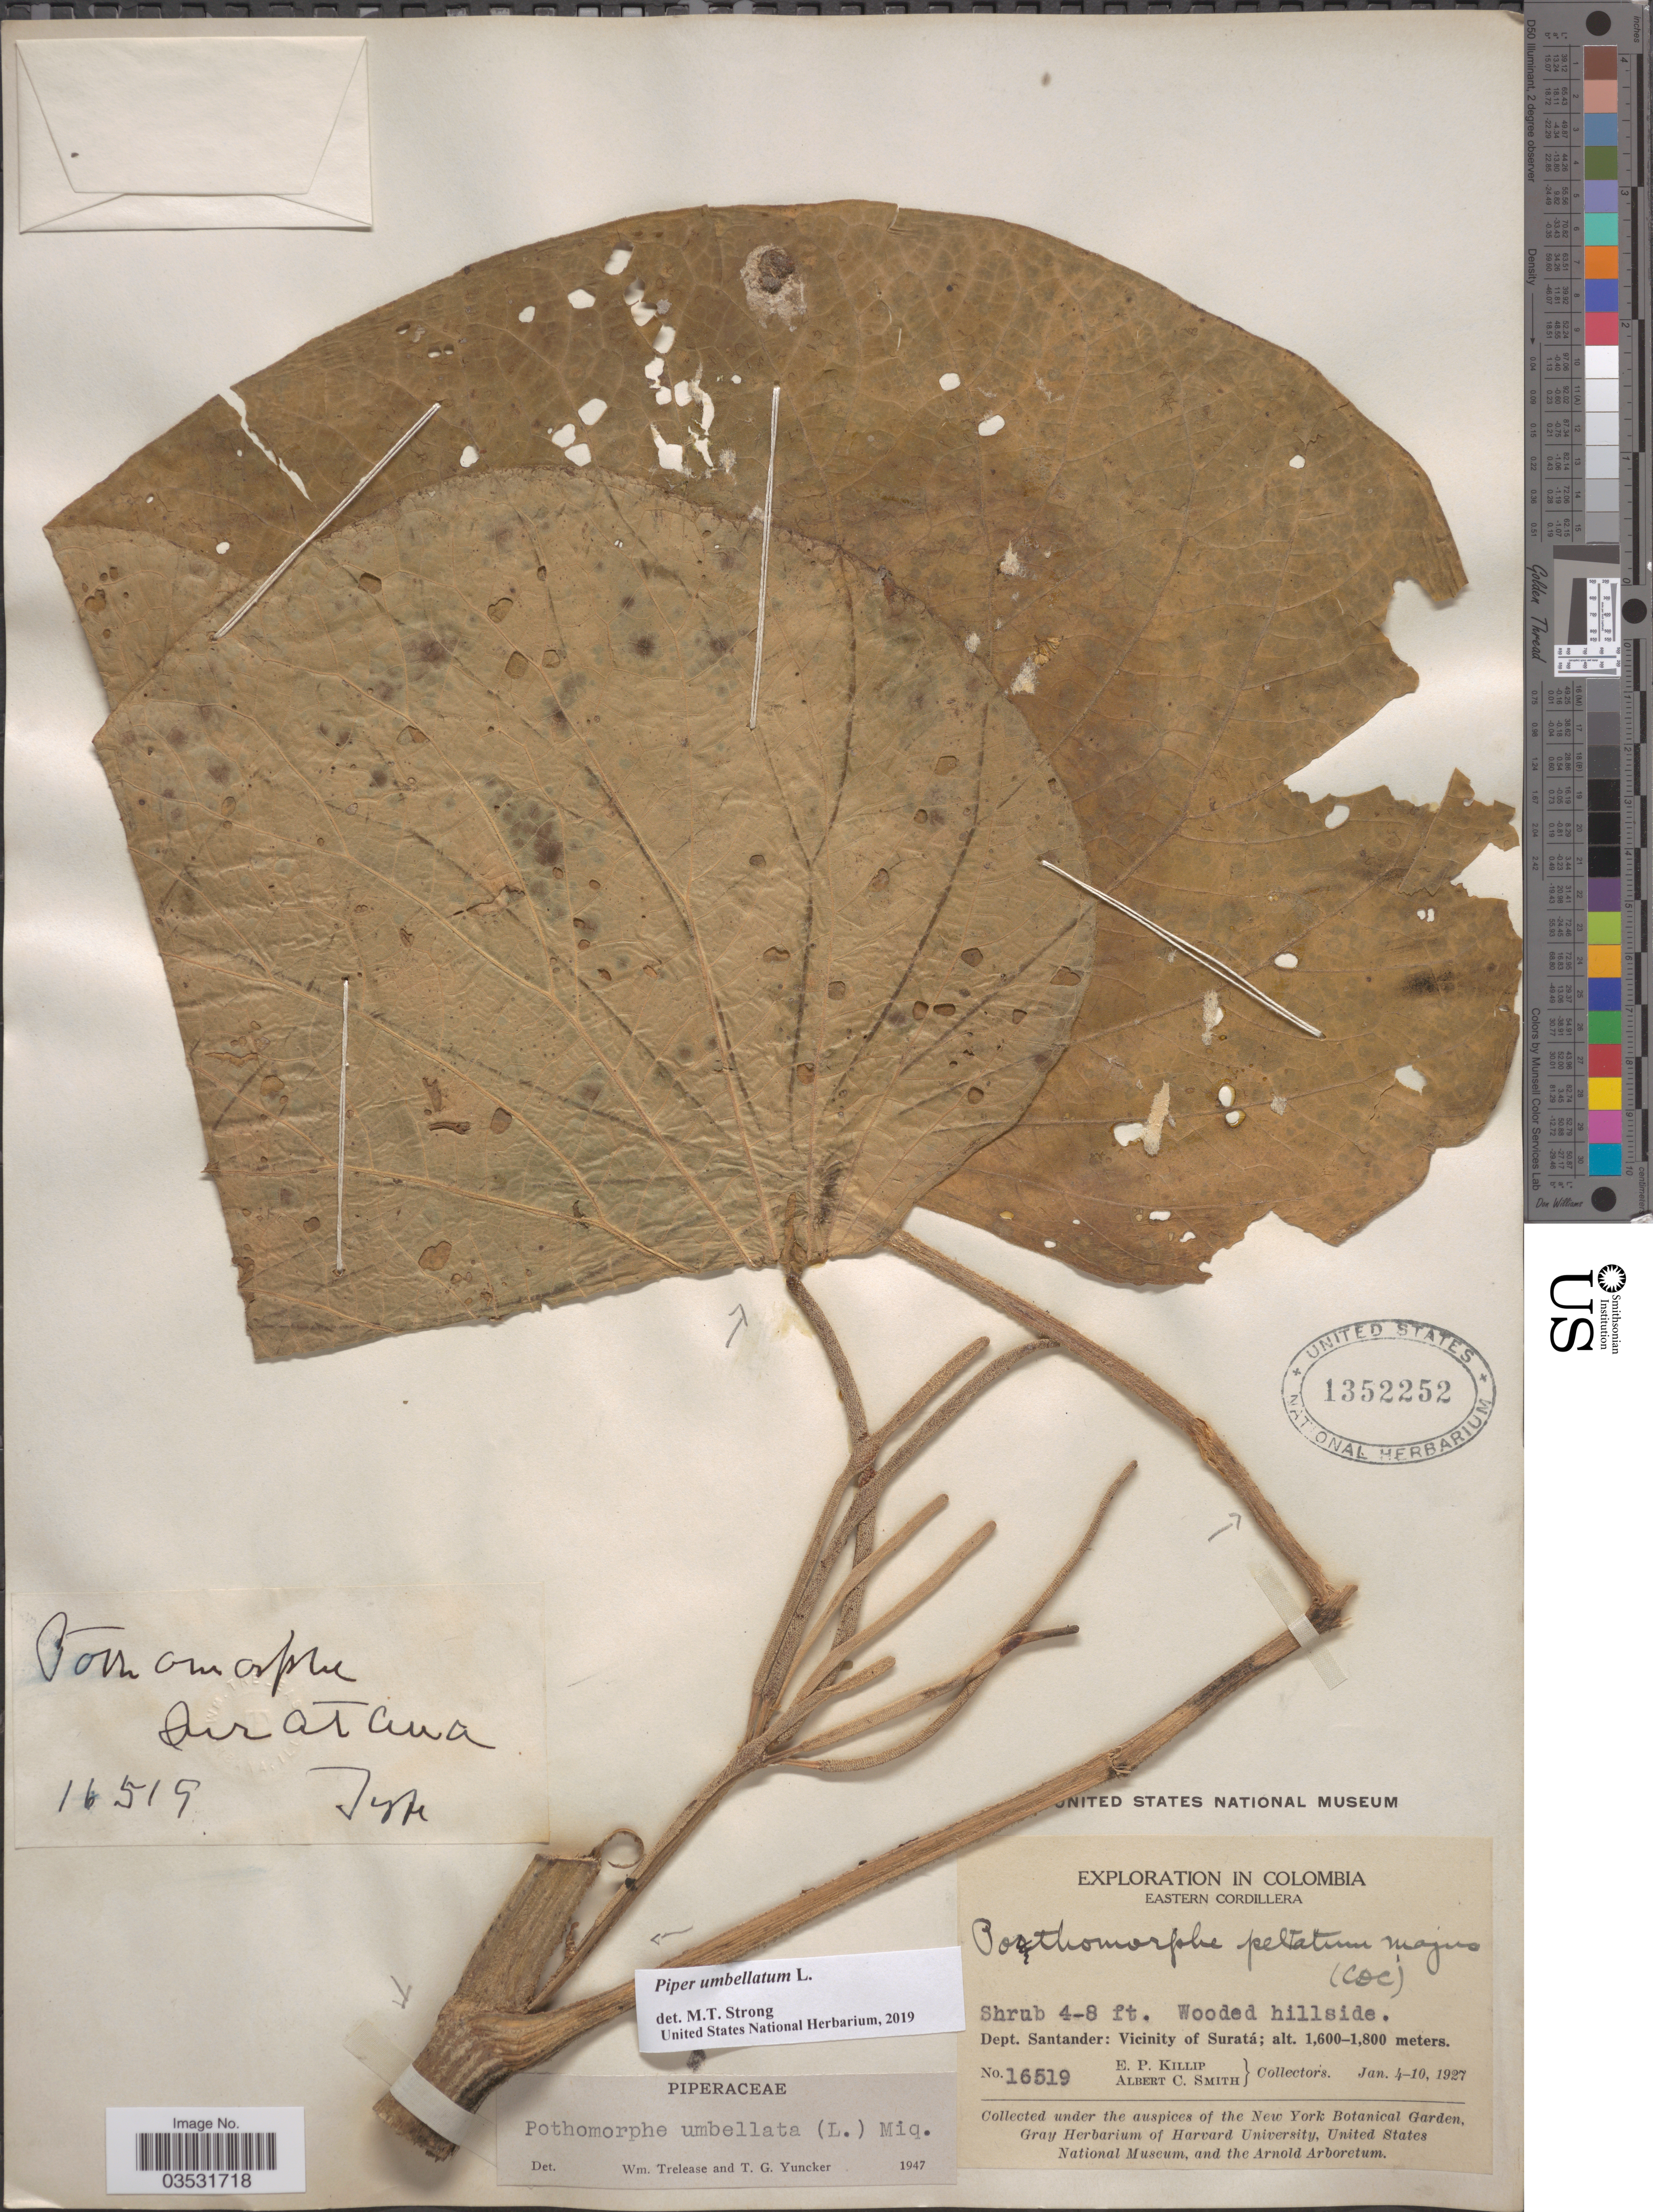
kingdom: Plantae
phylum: Tracheophyta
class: Magnoliopsida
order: Piperales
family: Piperaceae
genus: Piper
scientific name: Piper umbellatum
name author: L.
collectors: E. P. Killip & A. C. Smith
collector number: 16519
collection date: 1927-01-04/1927-01-10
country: Colombia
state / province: Santander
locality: Eastern Cordillera. Dept. Santander: Vicinity of Suratá.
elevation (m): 1600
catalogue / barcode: US 1352252